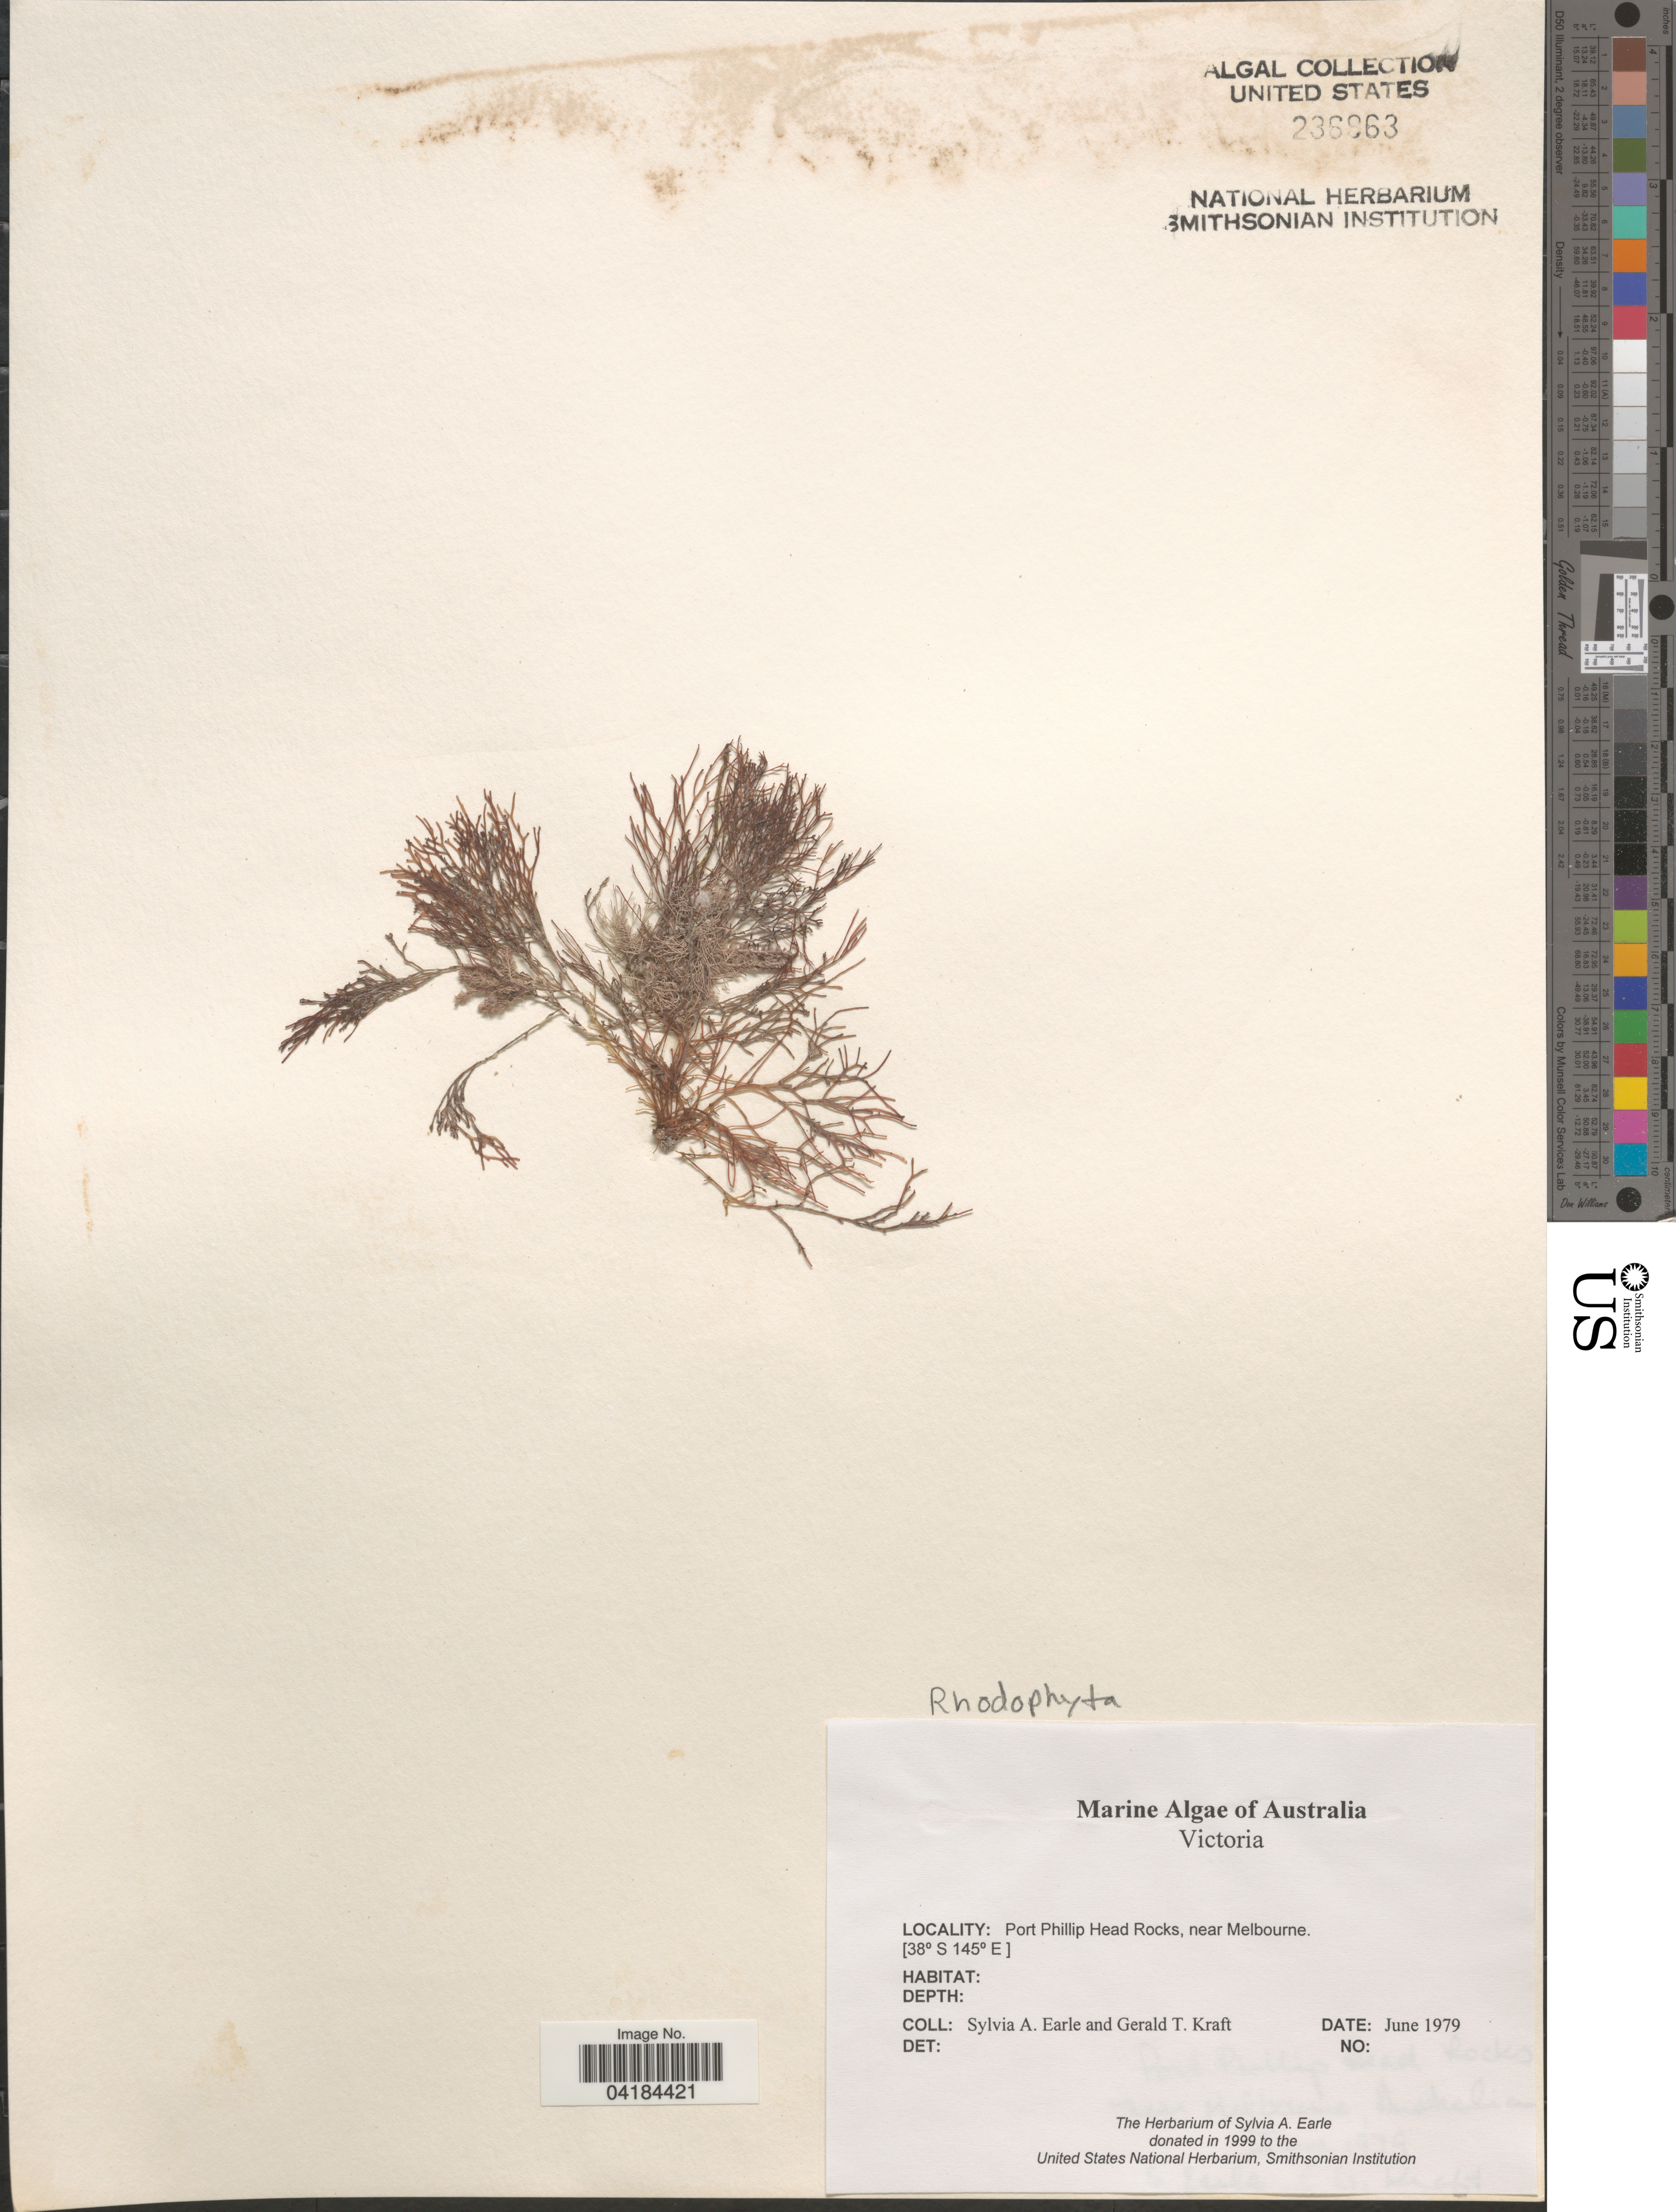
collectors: S. A. Earle & G. T. Kraft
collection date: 1979-06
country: Australia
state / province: Victoria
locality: Victoria. Port Phillip Head Rocks, near Melbourne.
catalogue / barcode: US 236863